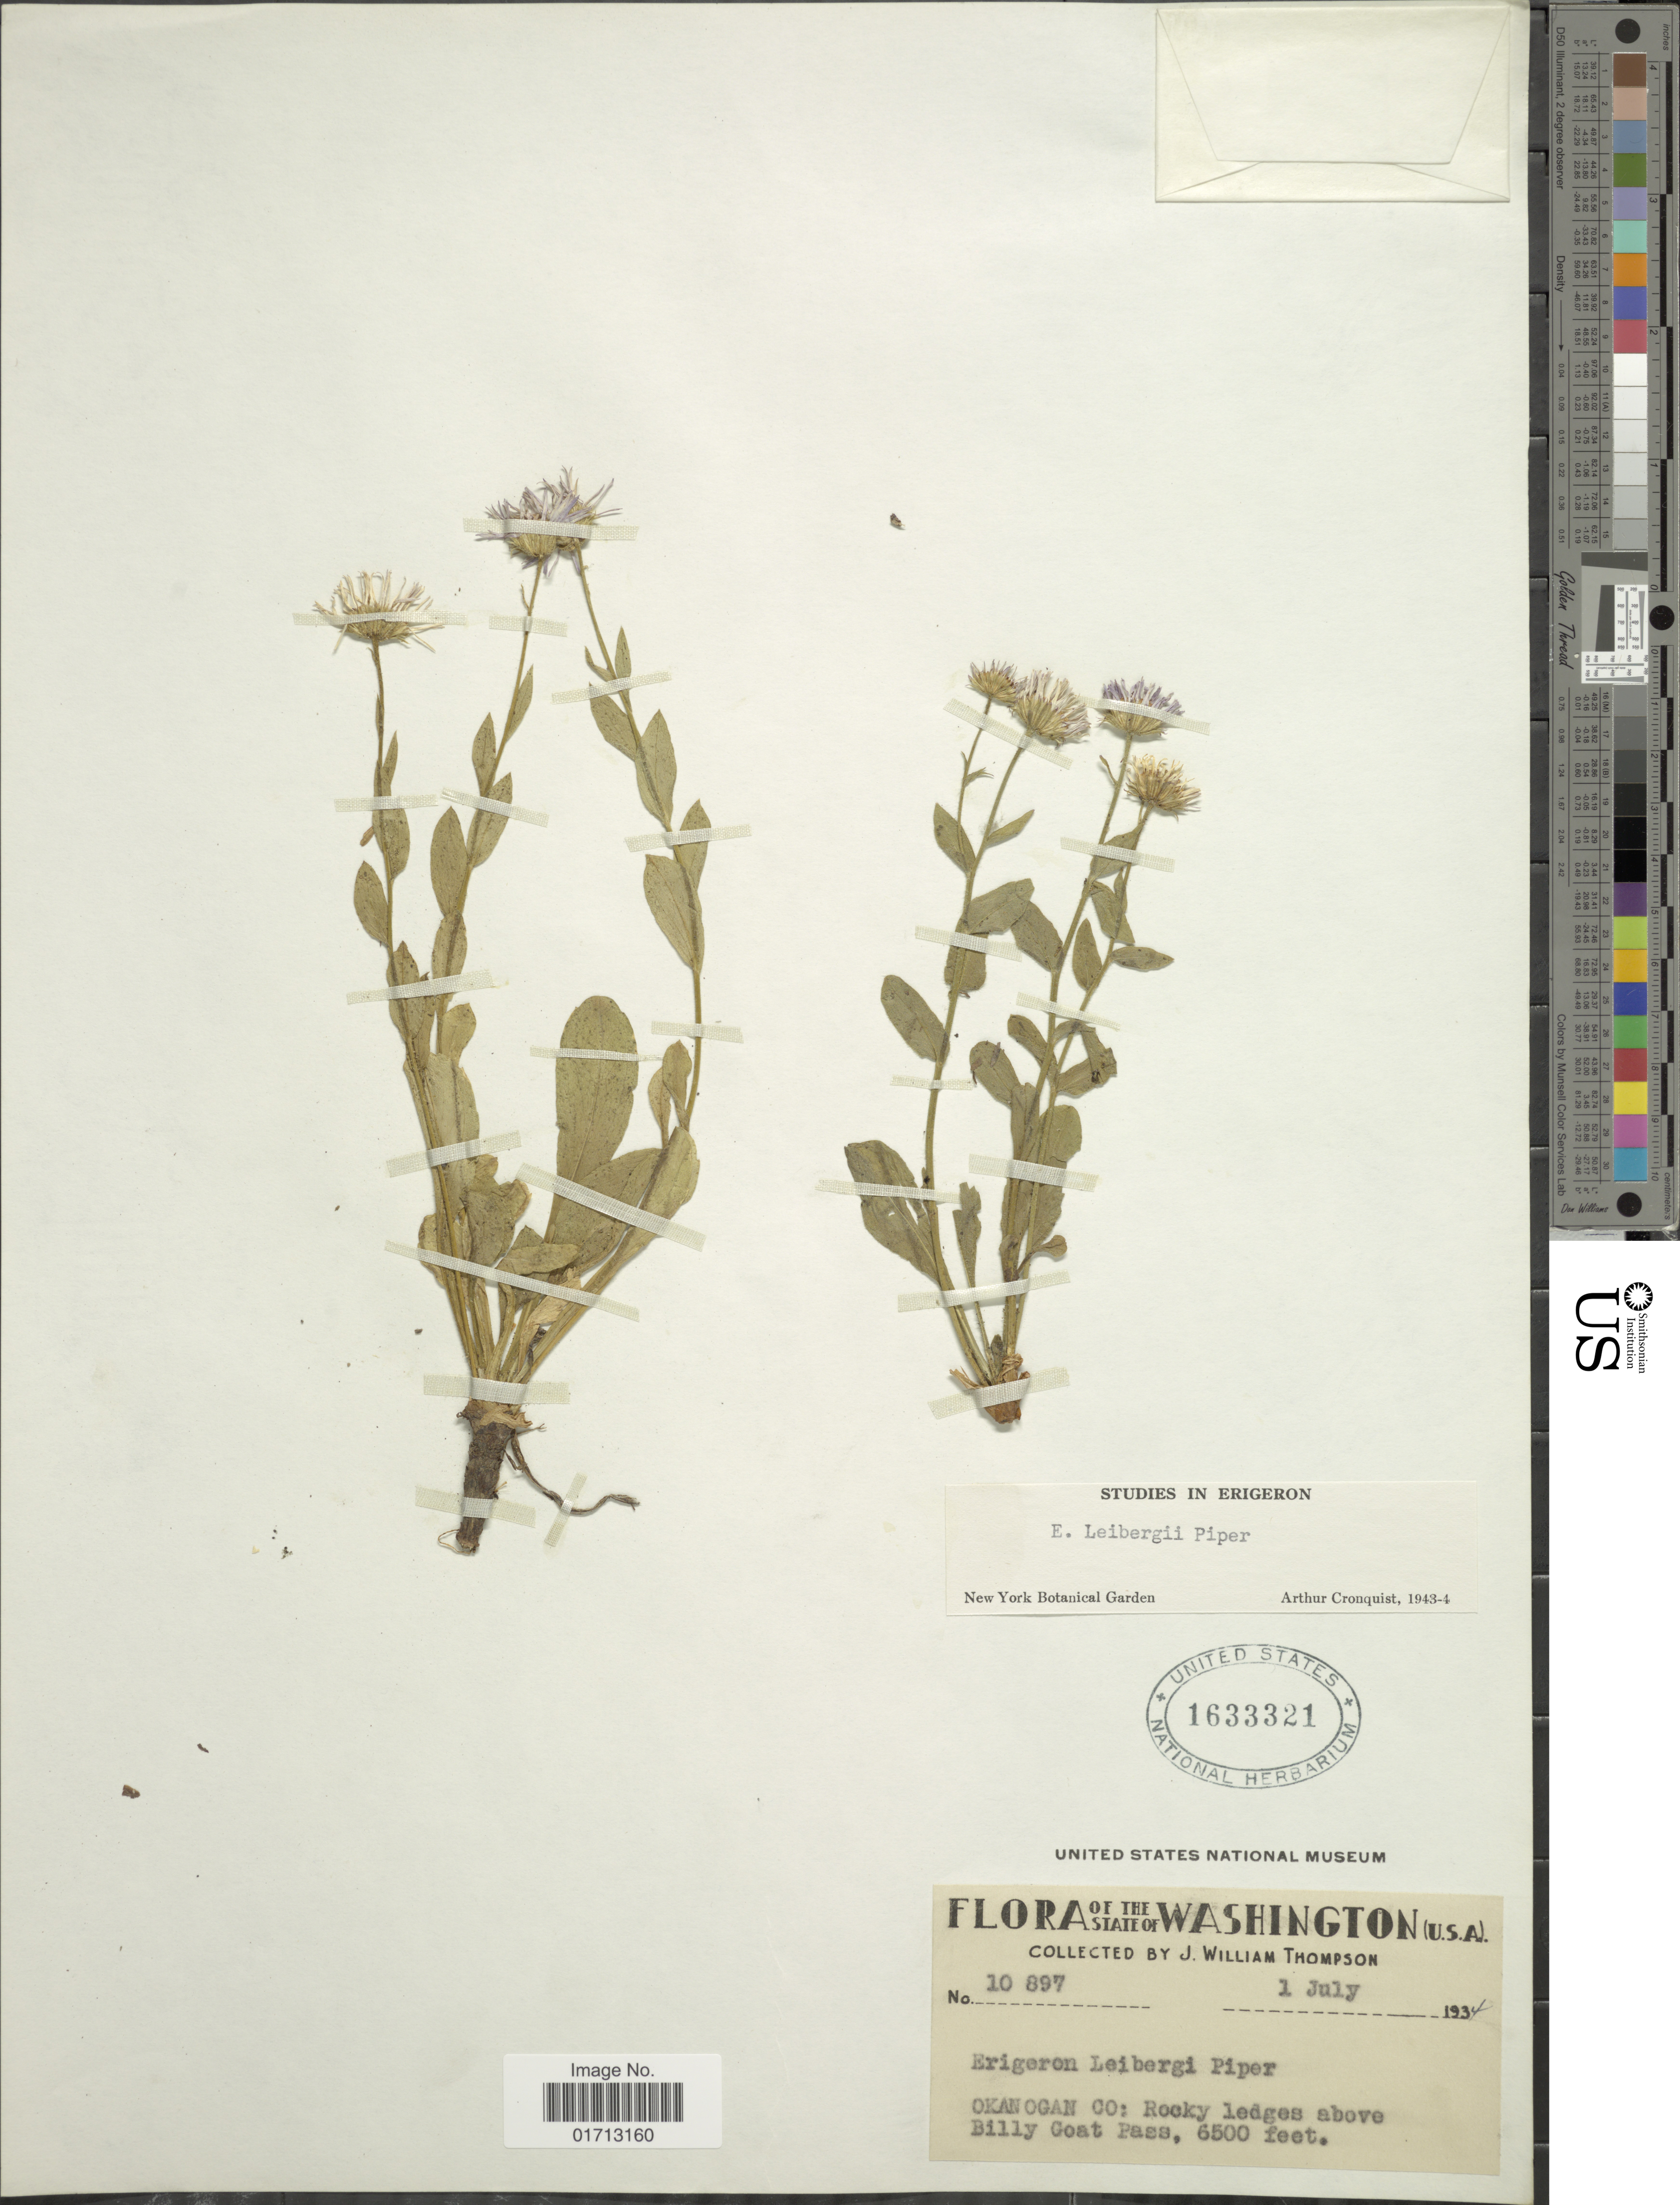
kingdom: Plantae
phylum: Tracheophyta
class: Magnoliopsida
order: Asterales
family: Asteraceae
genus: Erigeron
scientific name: Erigeron leibergii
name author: Piper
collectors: J. W. Thompson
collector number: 10897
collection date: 1934-07-01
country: United States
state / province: Washington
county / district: Okanogan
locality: Okanogan Co, above Billy Goat Pass.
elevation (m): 1981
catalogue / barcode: US 1633321